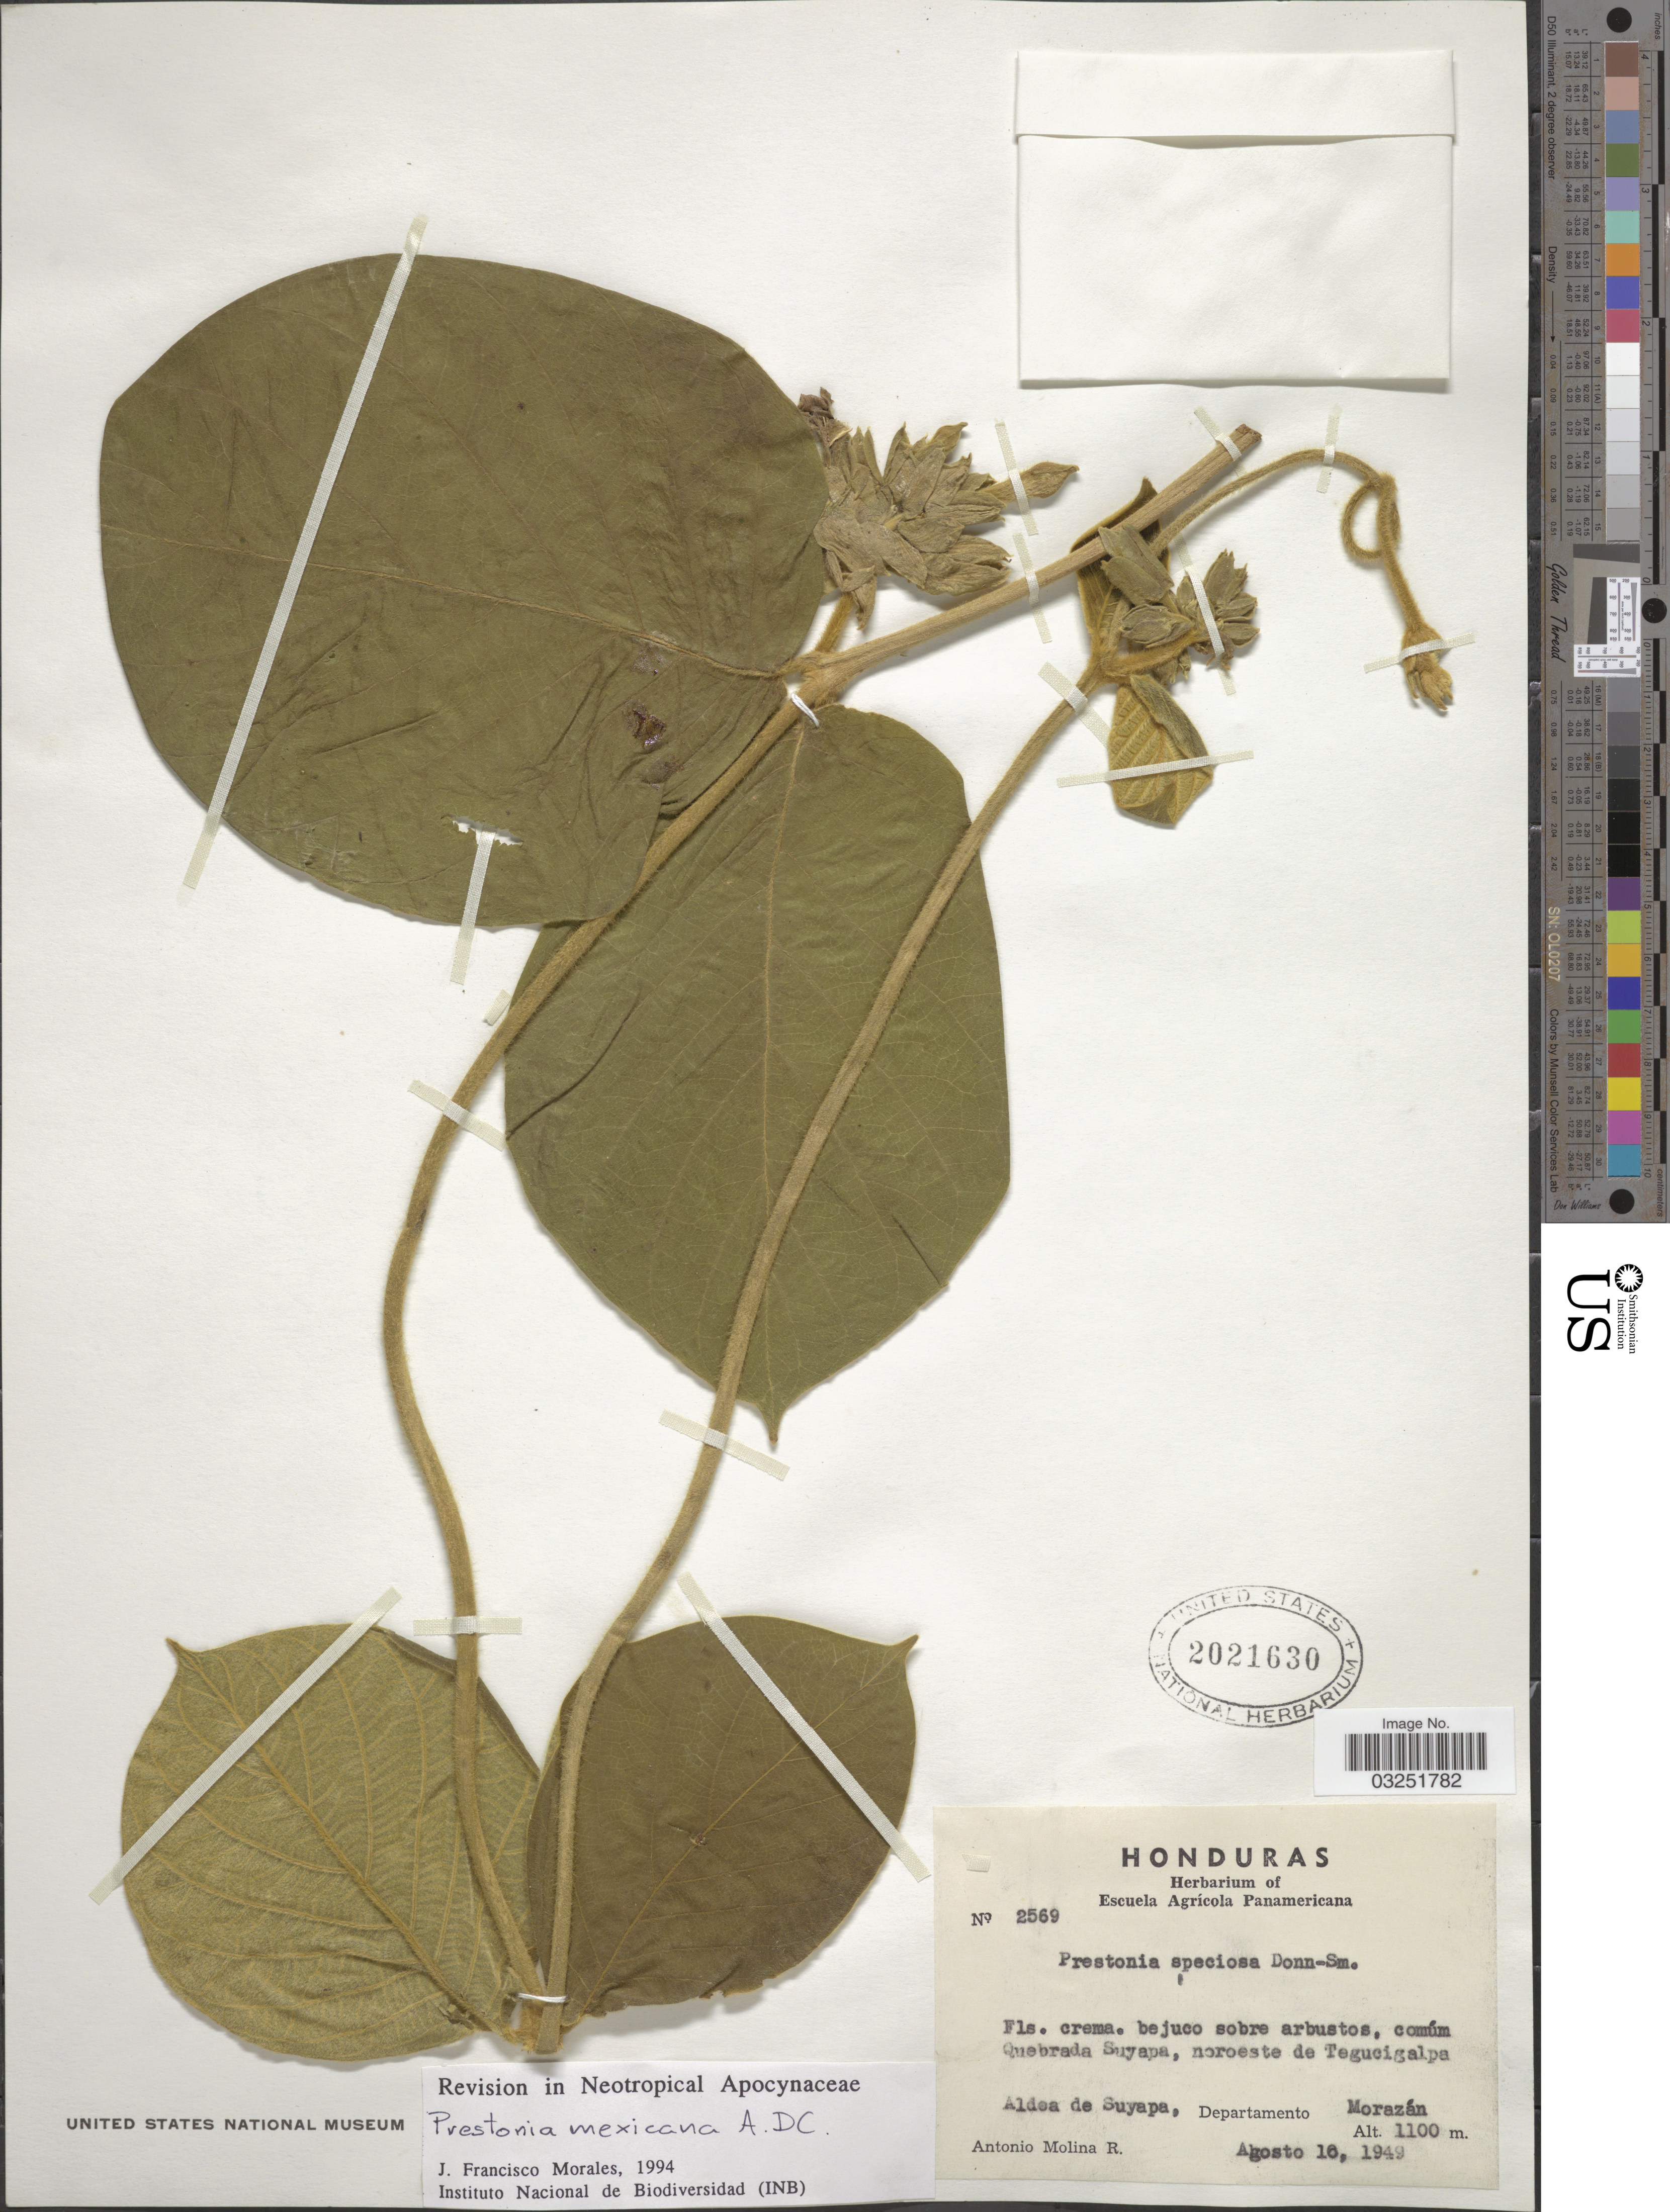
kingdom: Plantae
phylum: Tracheophyta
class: Magnoliopsida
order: Gentianales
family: Apocynaceae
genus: Prestonia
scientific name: Prestonia mexicana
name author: DC.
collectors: A. Molina R.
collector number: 2569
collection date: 1949-08-16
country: Honduras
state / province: Fco. Morazán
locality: Comúm Quebrada Suyapa, noroeste de Tegucigalpa, Aldea de Suyapa, Departamento Morazán.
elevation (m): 1100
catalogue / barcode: US 2021630